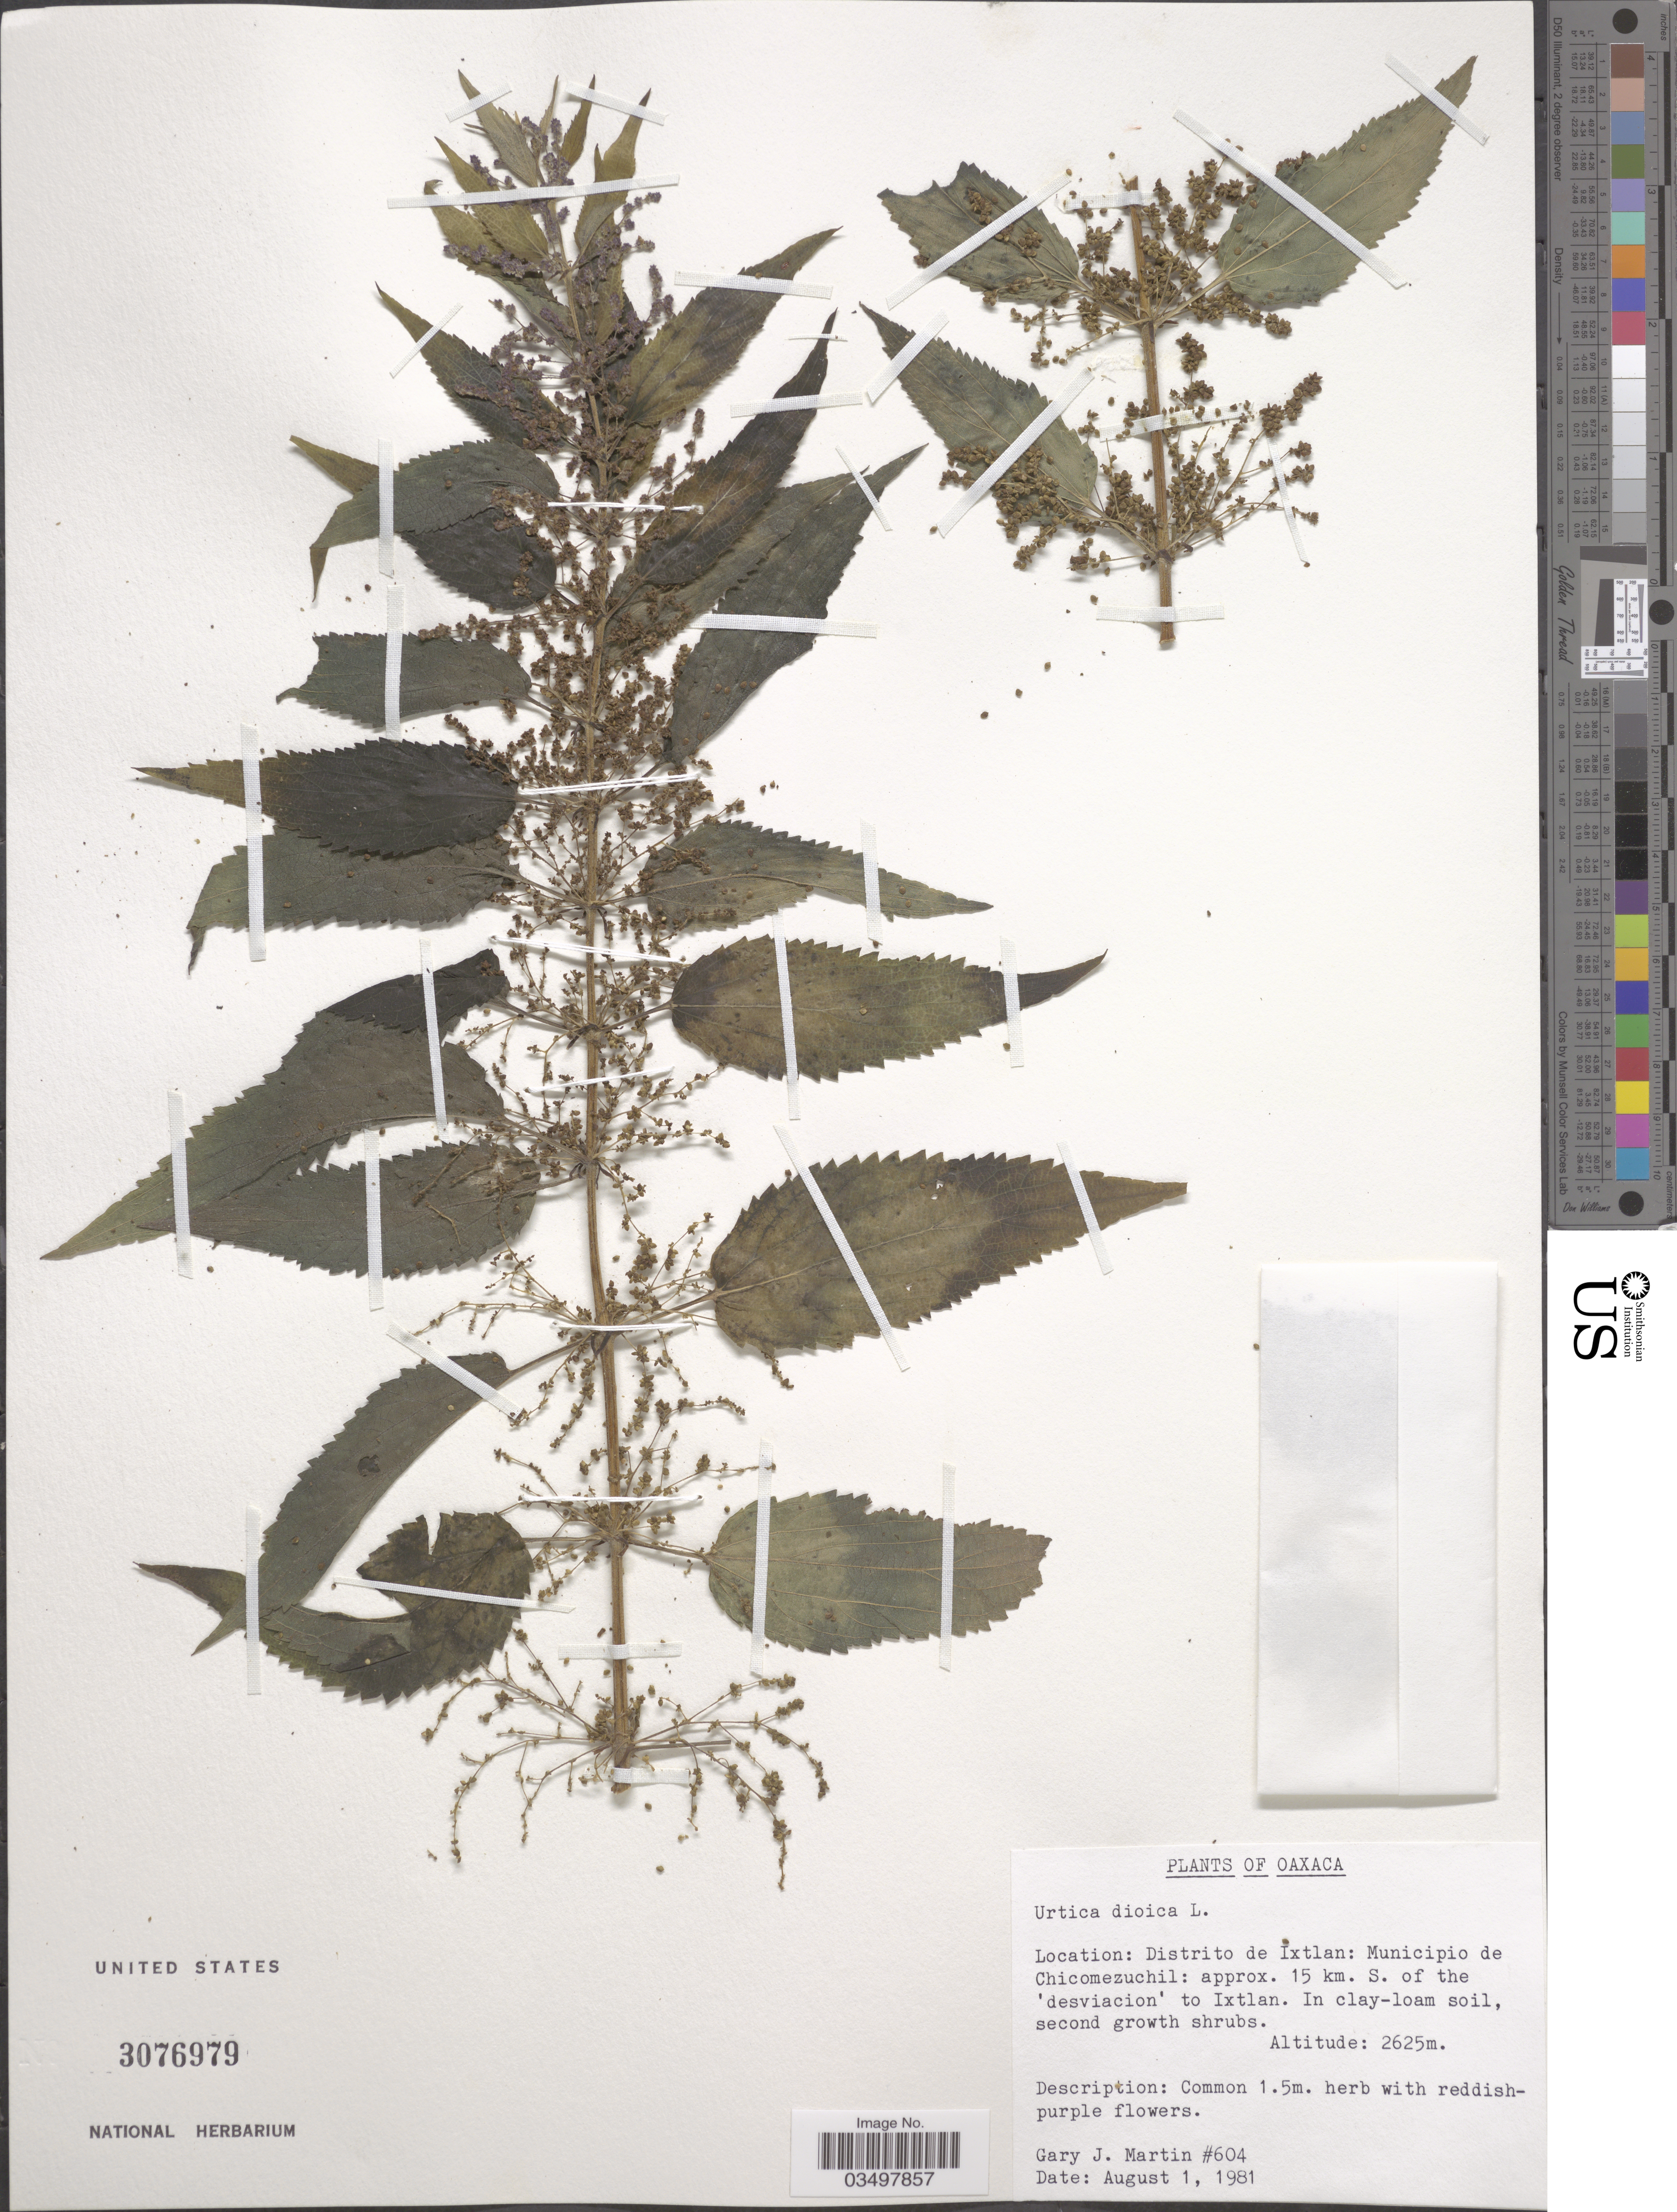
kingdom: Plantae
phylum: Tracheophyta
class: Magnoliopsida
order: Rosales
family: Urticaceae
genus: Urtica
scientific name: Urtica dioica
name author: L.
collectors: G. J. Martin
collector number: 604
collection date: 1981-08-01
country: Mexico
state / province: Oaxaca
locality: Distrito de Ixtlan: Municipio de Chicomezuchil: approx. 15 km. S. of the 'desviacion' to Ixtlan.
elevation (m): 2625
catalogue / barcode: US 3076979